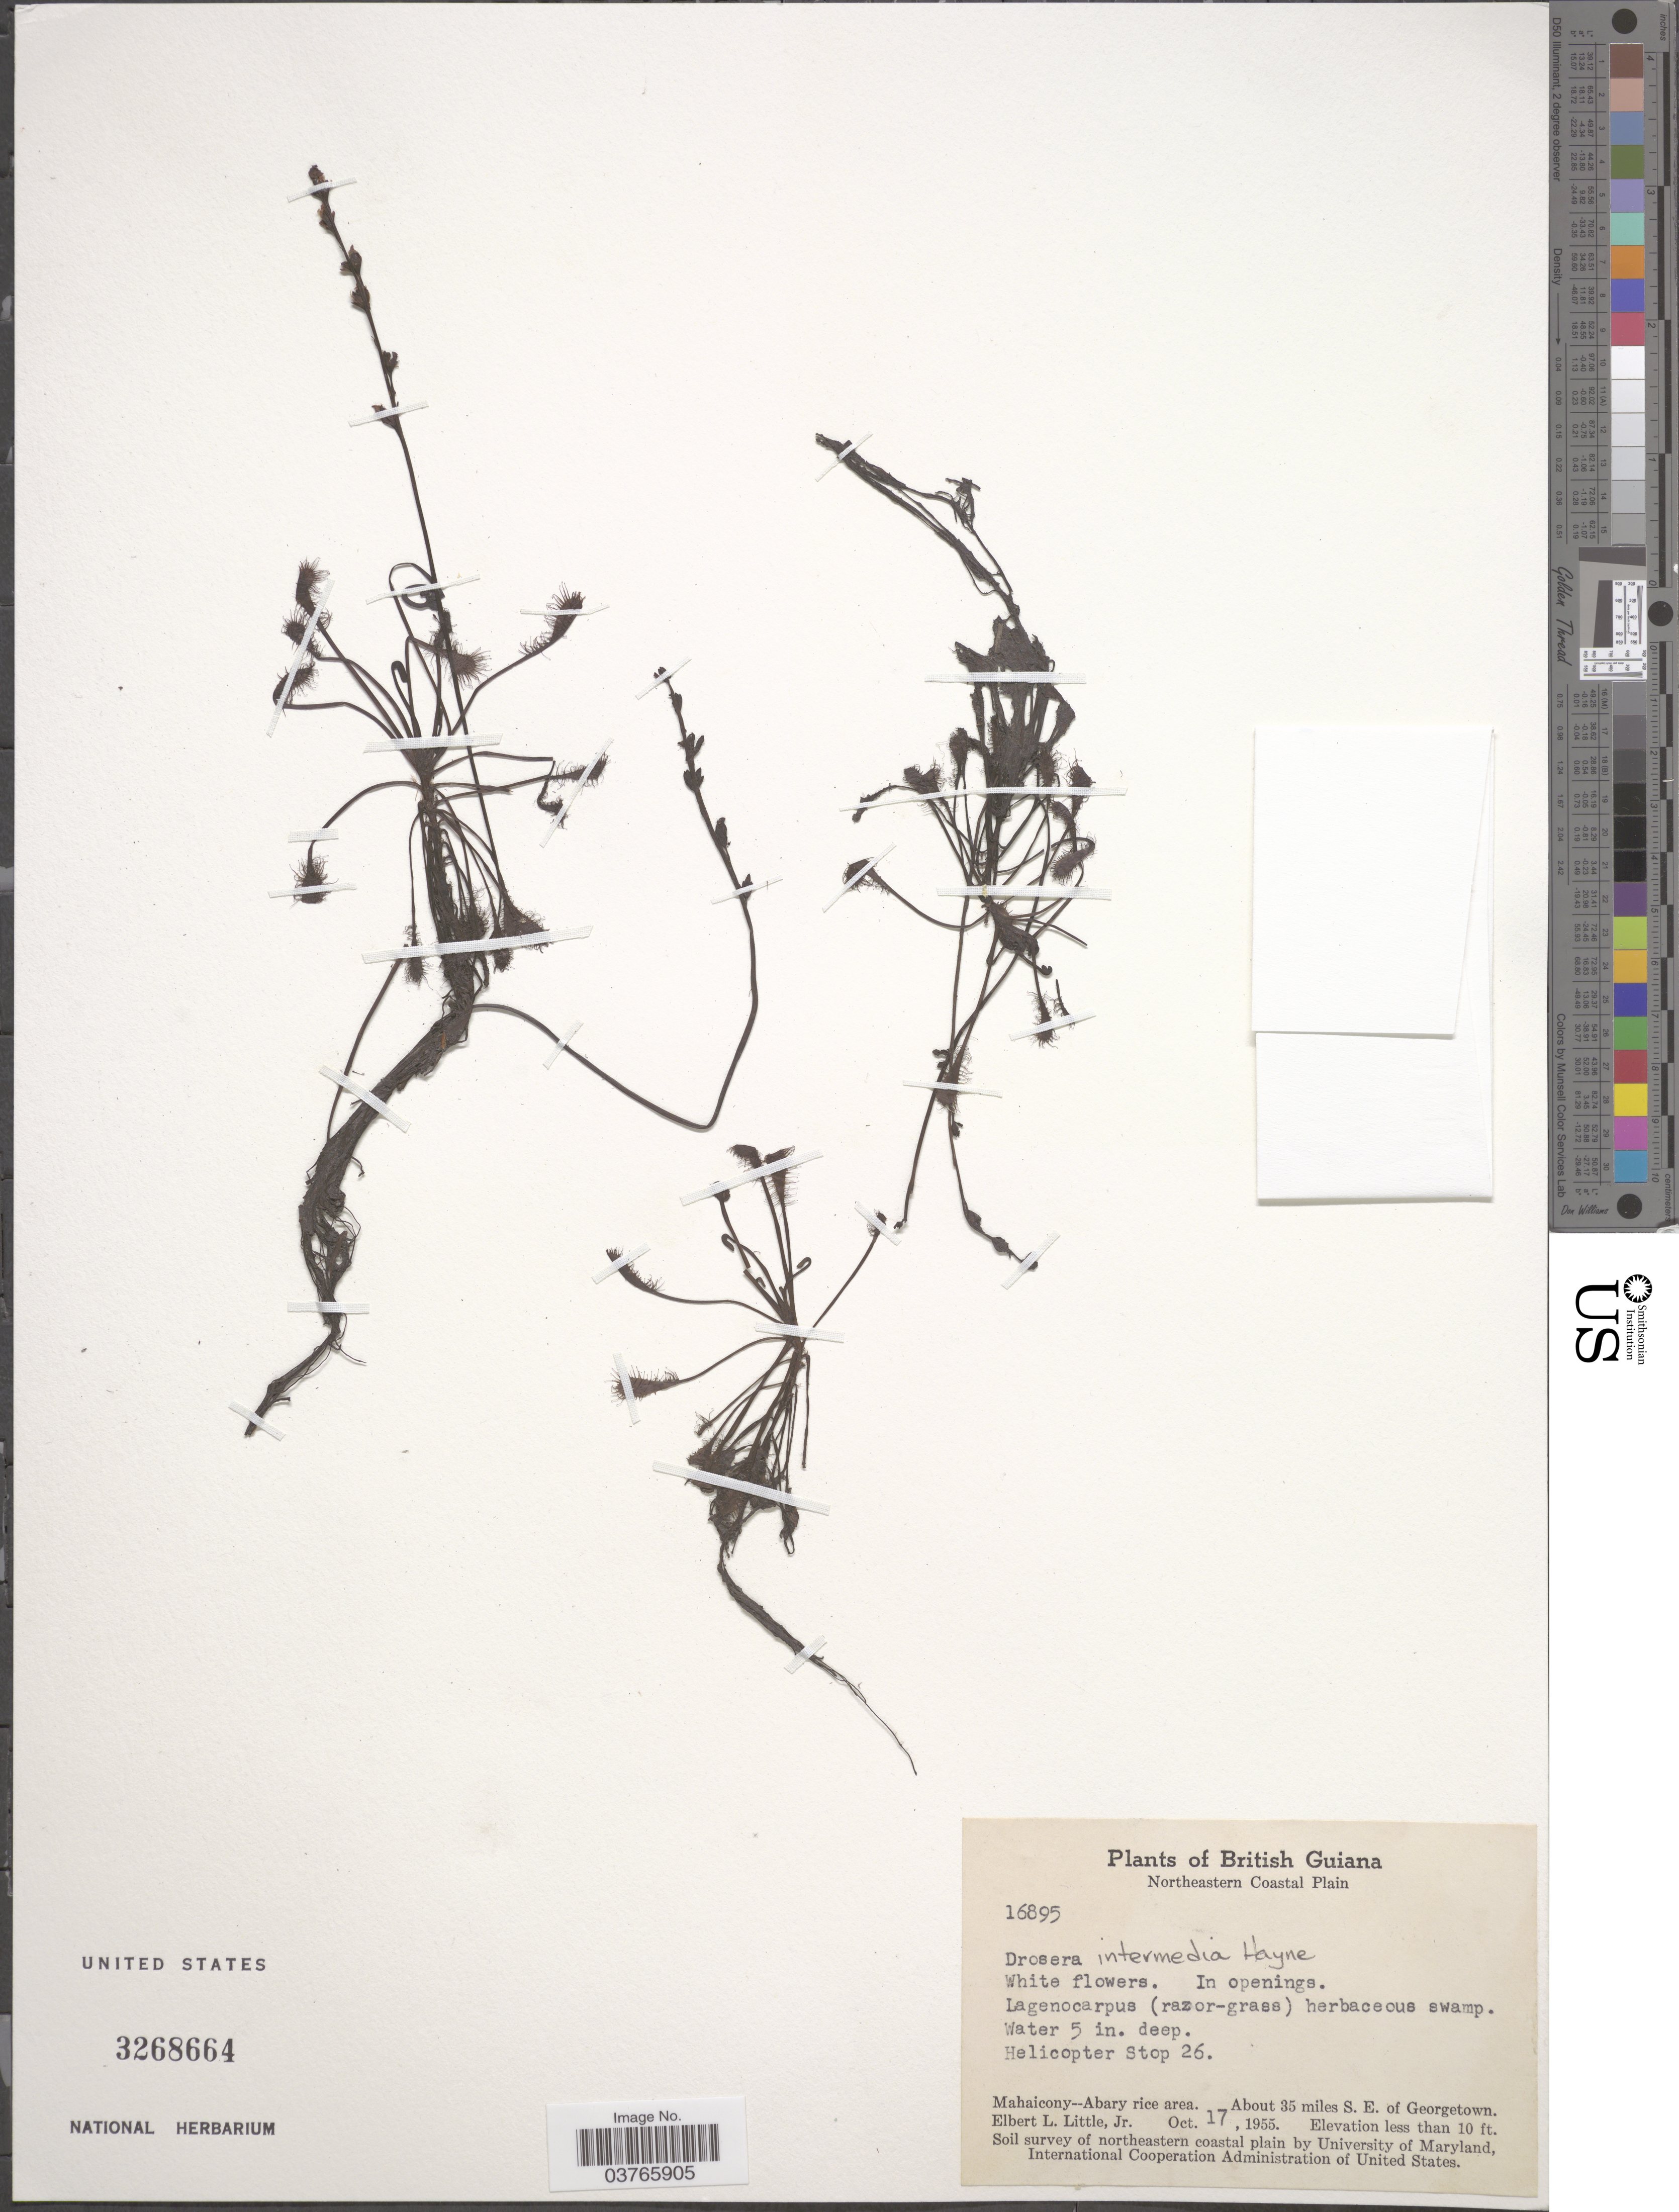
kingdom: Plantae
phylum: Tracheophyta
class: Magnoliopsida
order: Caryophyllales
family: Droseraceae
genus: Drosera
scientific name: Drosera intermedia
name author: Hayne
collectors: E. L. Little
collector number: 16895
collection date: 1955-10-17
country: Guyana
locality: British Guiana. Northeastern Coastal Plain. Mahaicony-Abary rice area. About 35 miles S.E. of Georgetown.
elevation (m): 3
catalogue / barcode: US 3268664